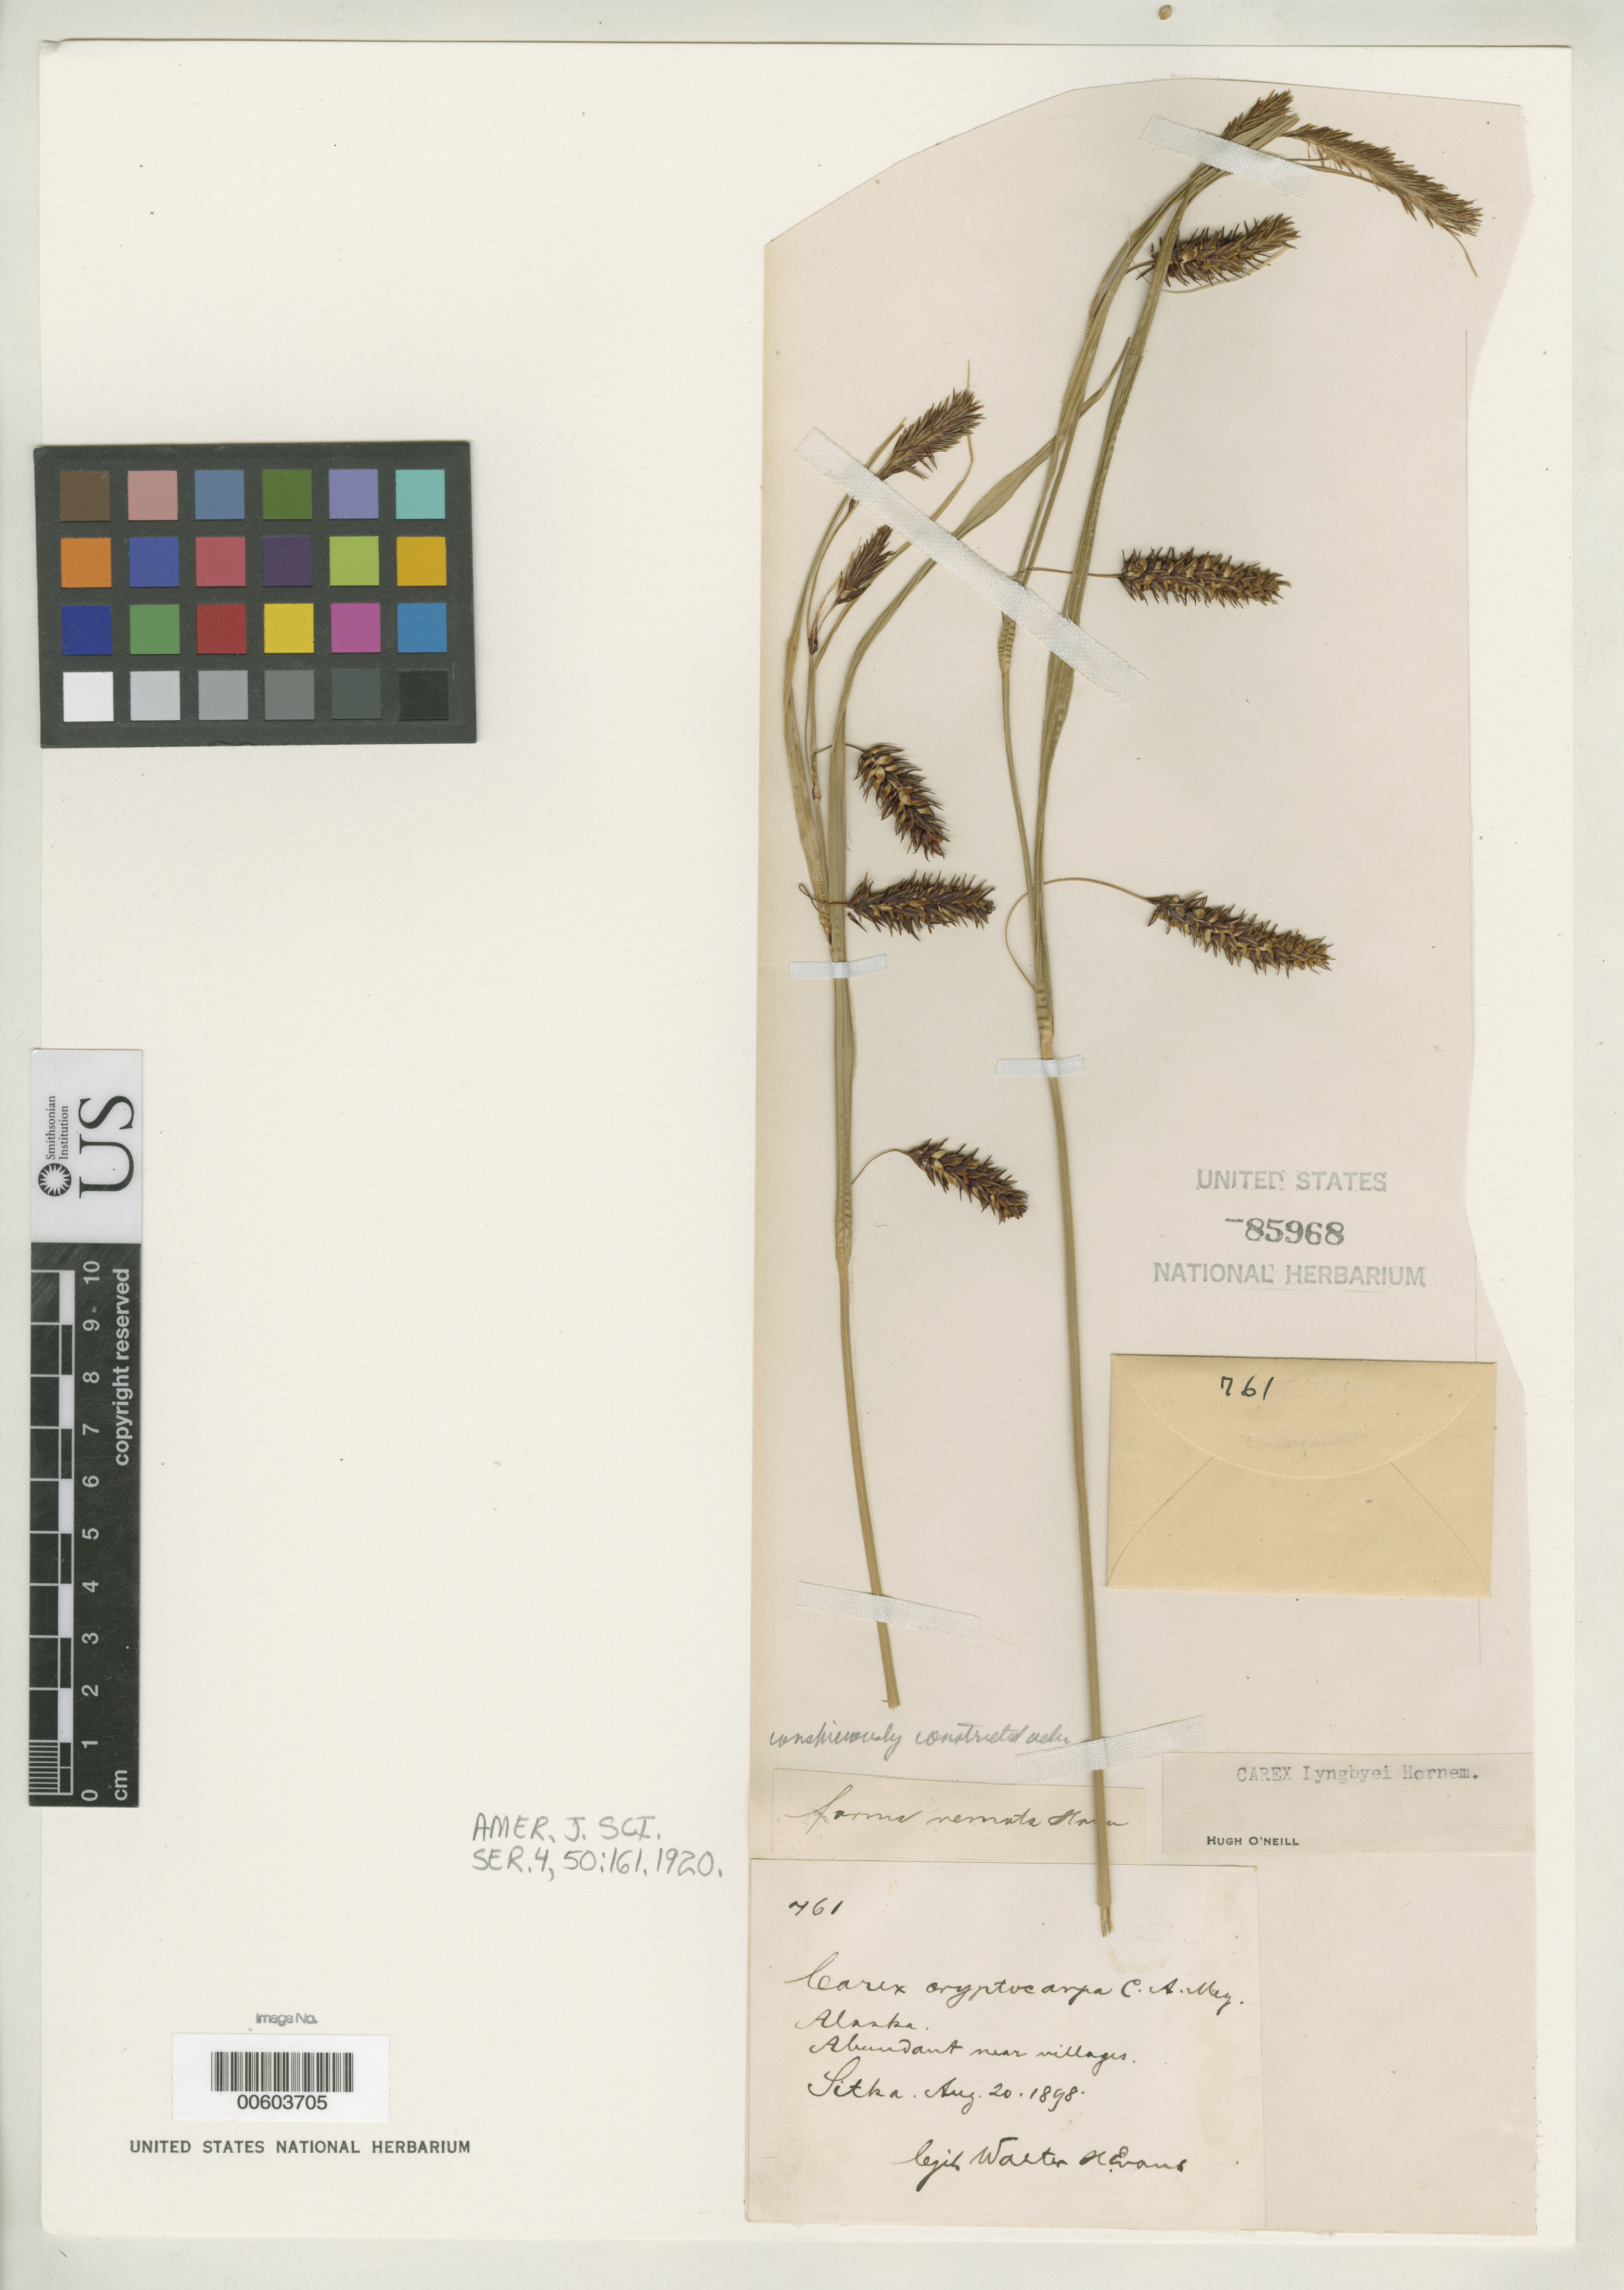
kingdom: Plantae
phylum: Tracheophyta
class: Liliopsida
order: Poales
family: Cyperaceae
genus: Carex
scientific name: Carex cryptocarpa var. remota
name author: Holm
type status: Isosyntype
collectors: W. H. Evans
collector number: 761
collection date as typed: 20 Aug 1898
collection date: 1898-08-20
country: United States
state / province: Alaska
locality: Sitka.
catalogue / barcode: US 85968